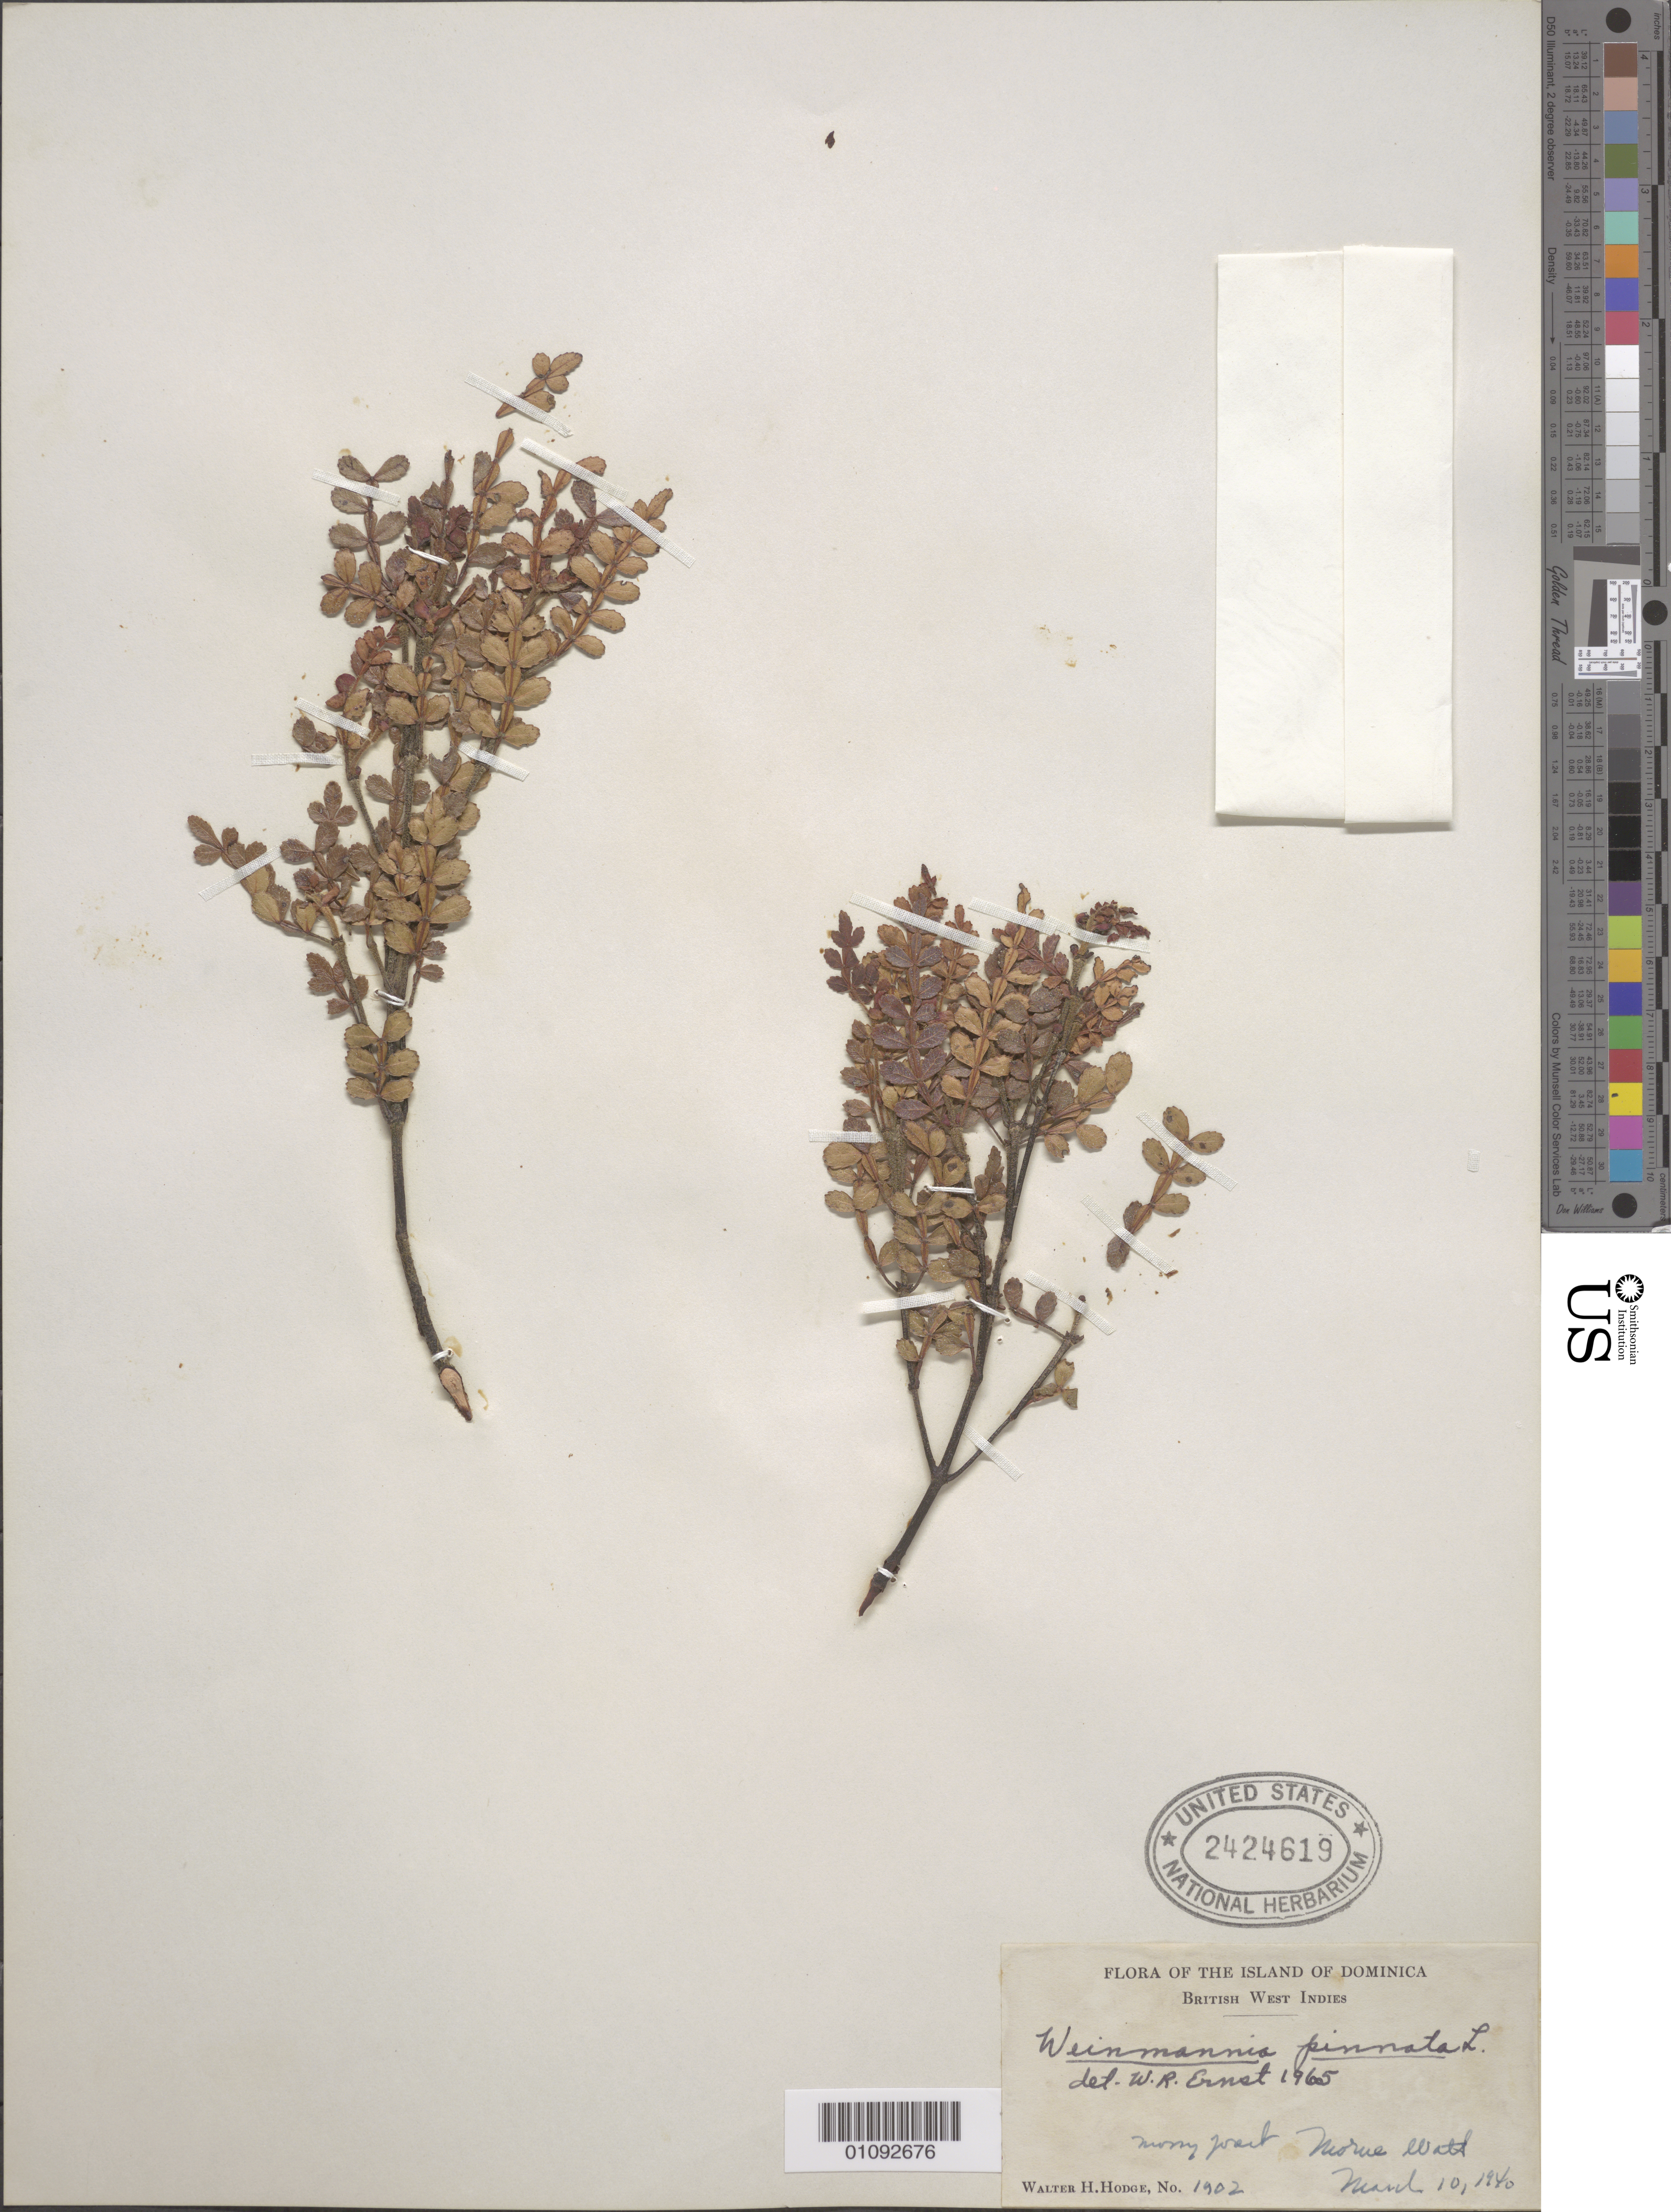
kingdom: Plantae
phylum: Tracheophyta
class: Magnoliopsida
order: Oxalidales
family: Cunoniaceae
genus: Weinmannia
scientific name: Weinmannia pinnata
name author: L.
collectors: W. Hodge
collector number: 1902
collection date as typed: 10 Mar 1940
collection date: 1940-03-10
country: Dominica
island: Dominica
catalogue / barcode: US 2424619